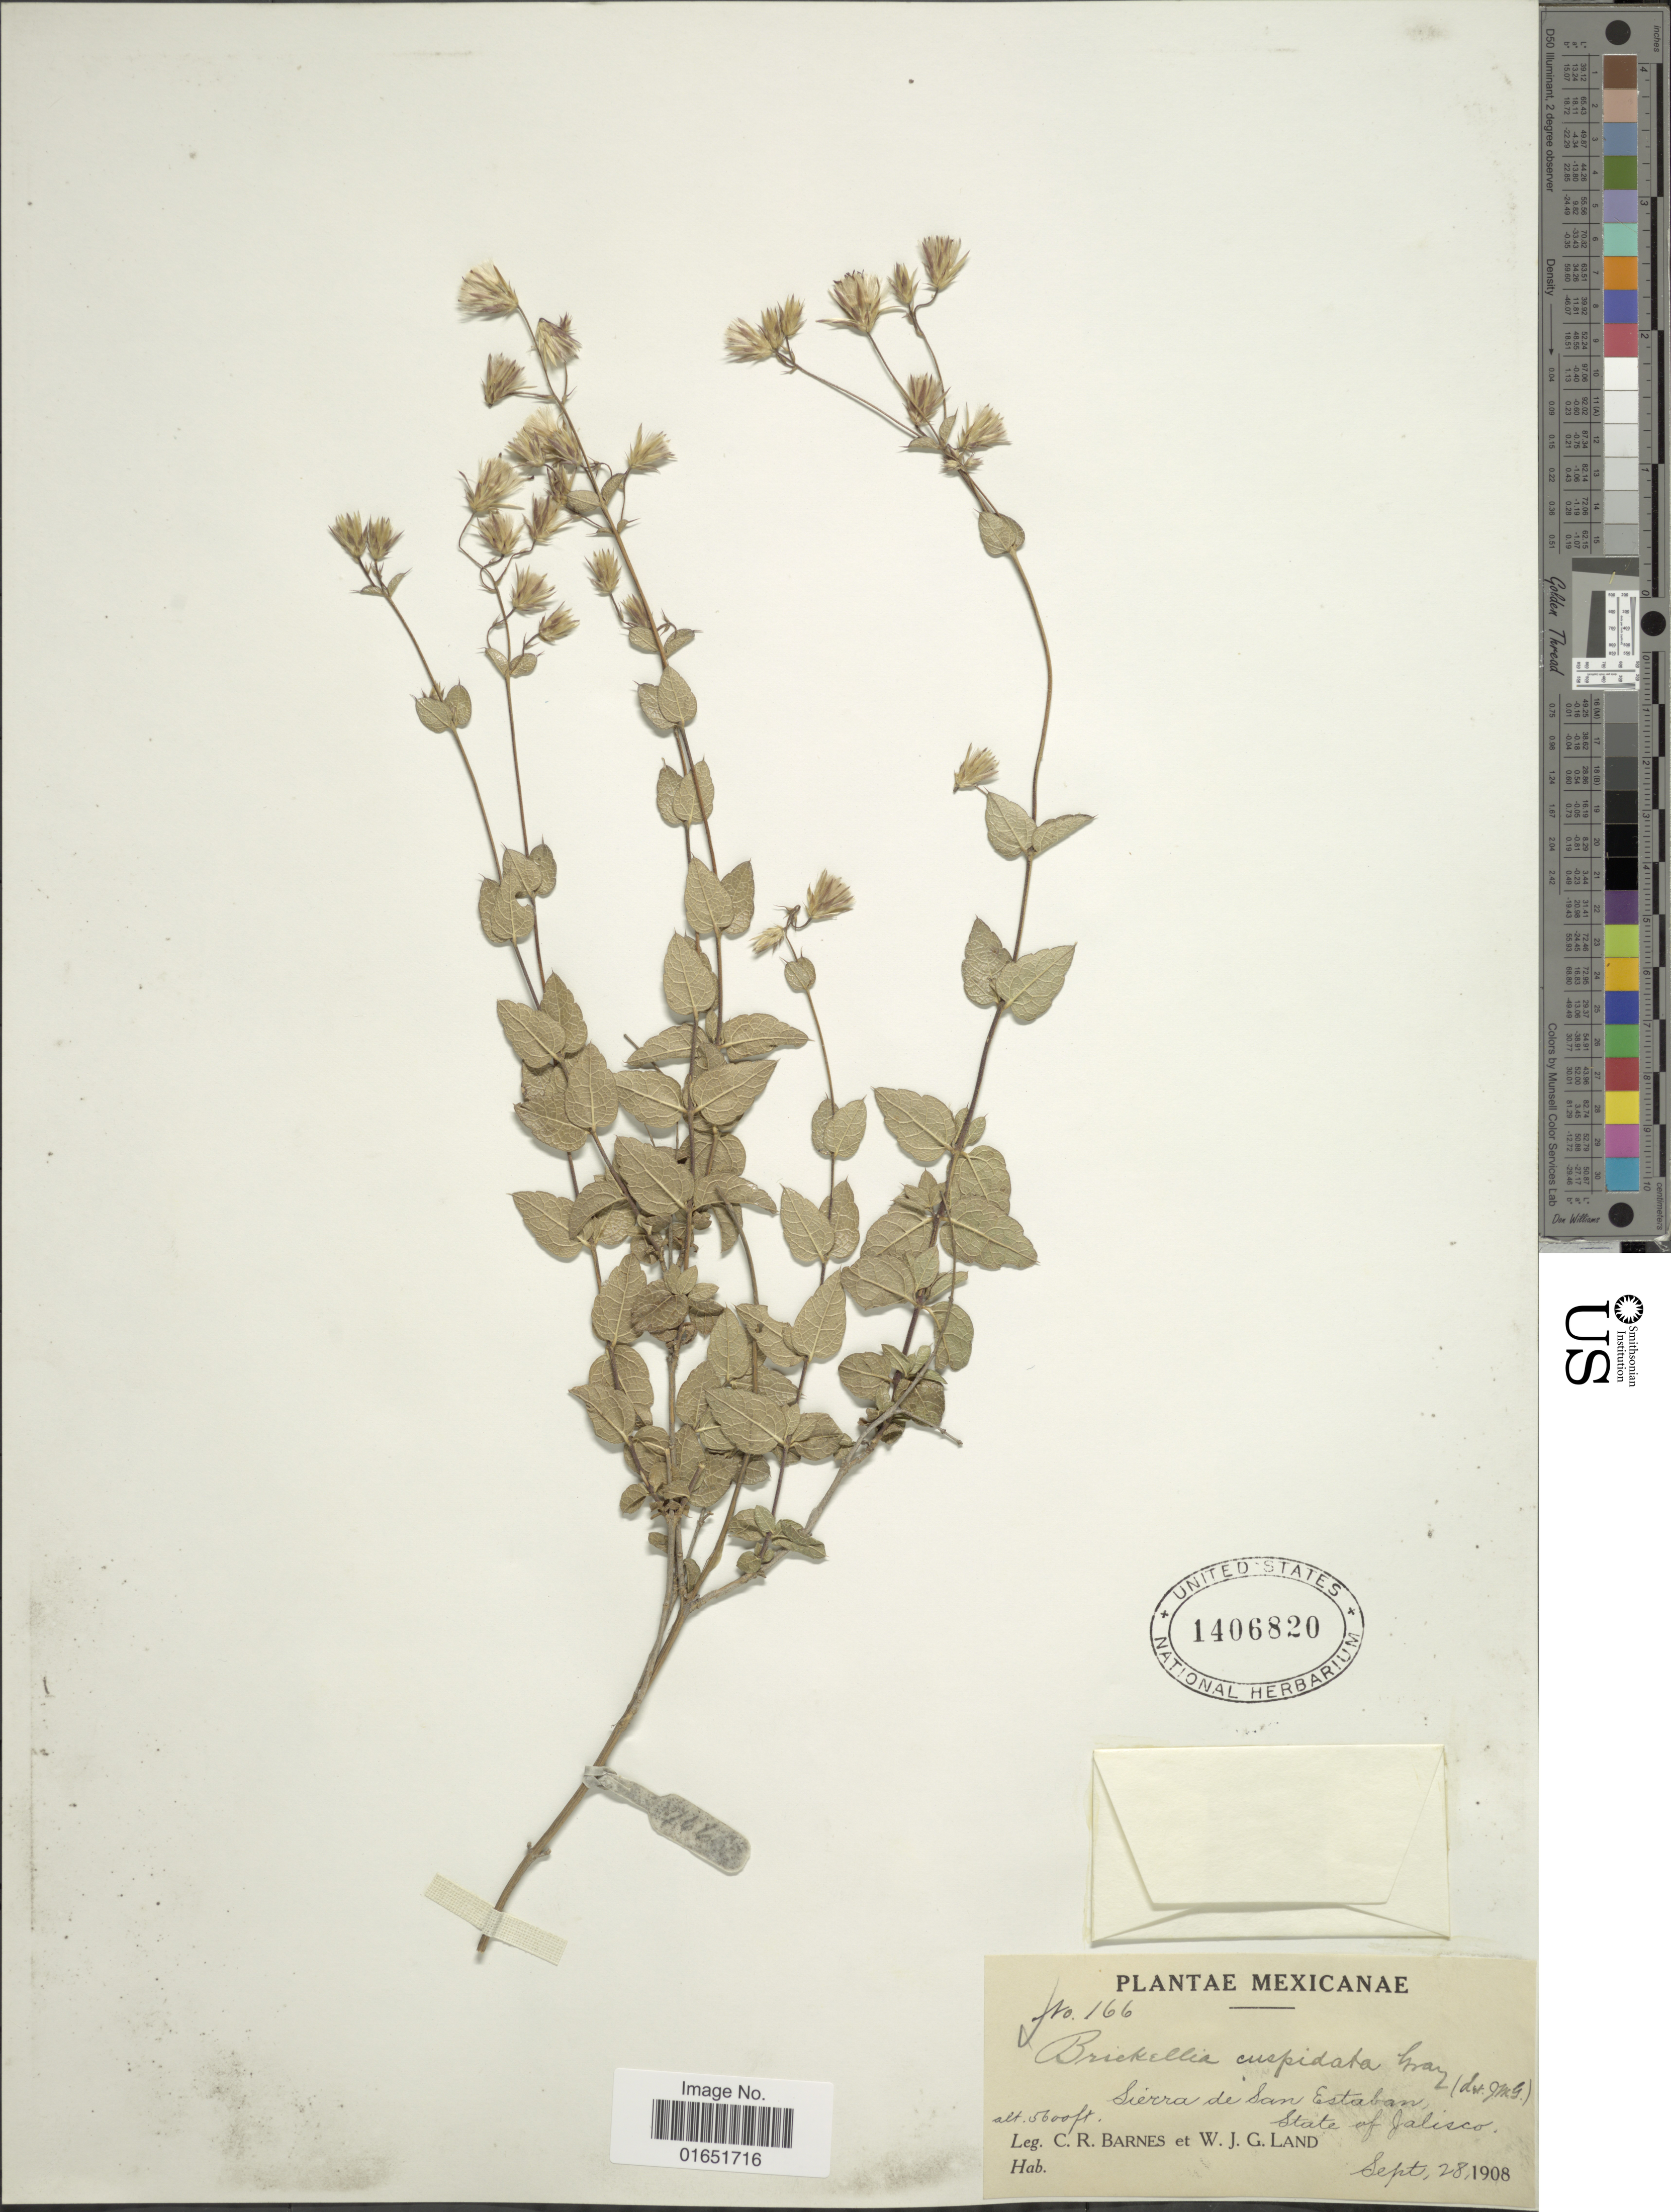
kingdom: Plantae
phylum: Tracheophyta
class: Magnoliopsida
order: Asterales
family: Asteraceae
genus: Brickellia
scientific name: Brickellia cuspidata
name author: A. Gray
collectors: C. R. Barnes & W. J. G. Land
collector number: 166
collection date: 1908-09-28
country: Mexico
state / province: Jalisco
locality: Sierra de San Estaban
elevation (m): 1707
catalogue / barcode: US 1406820